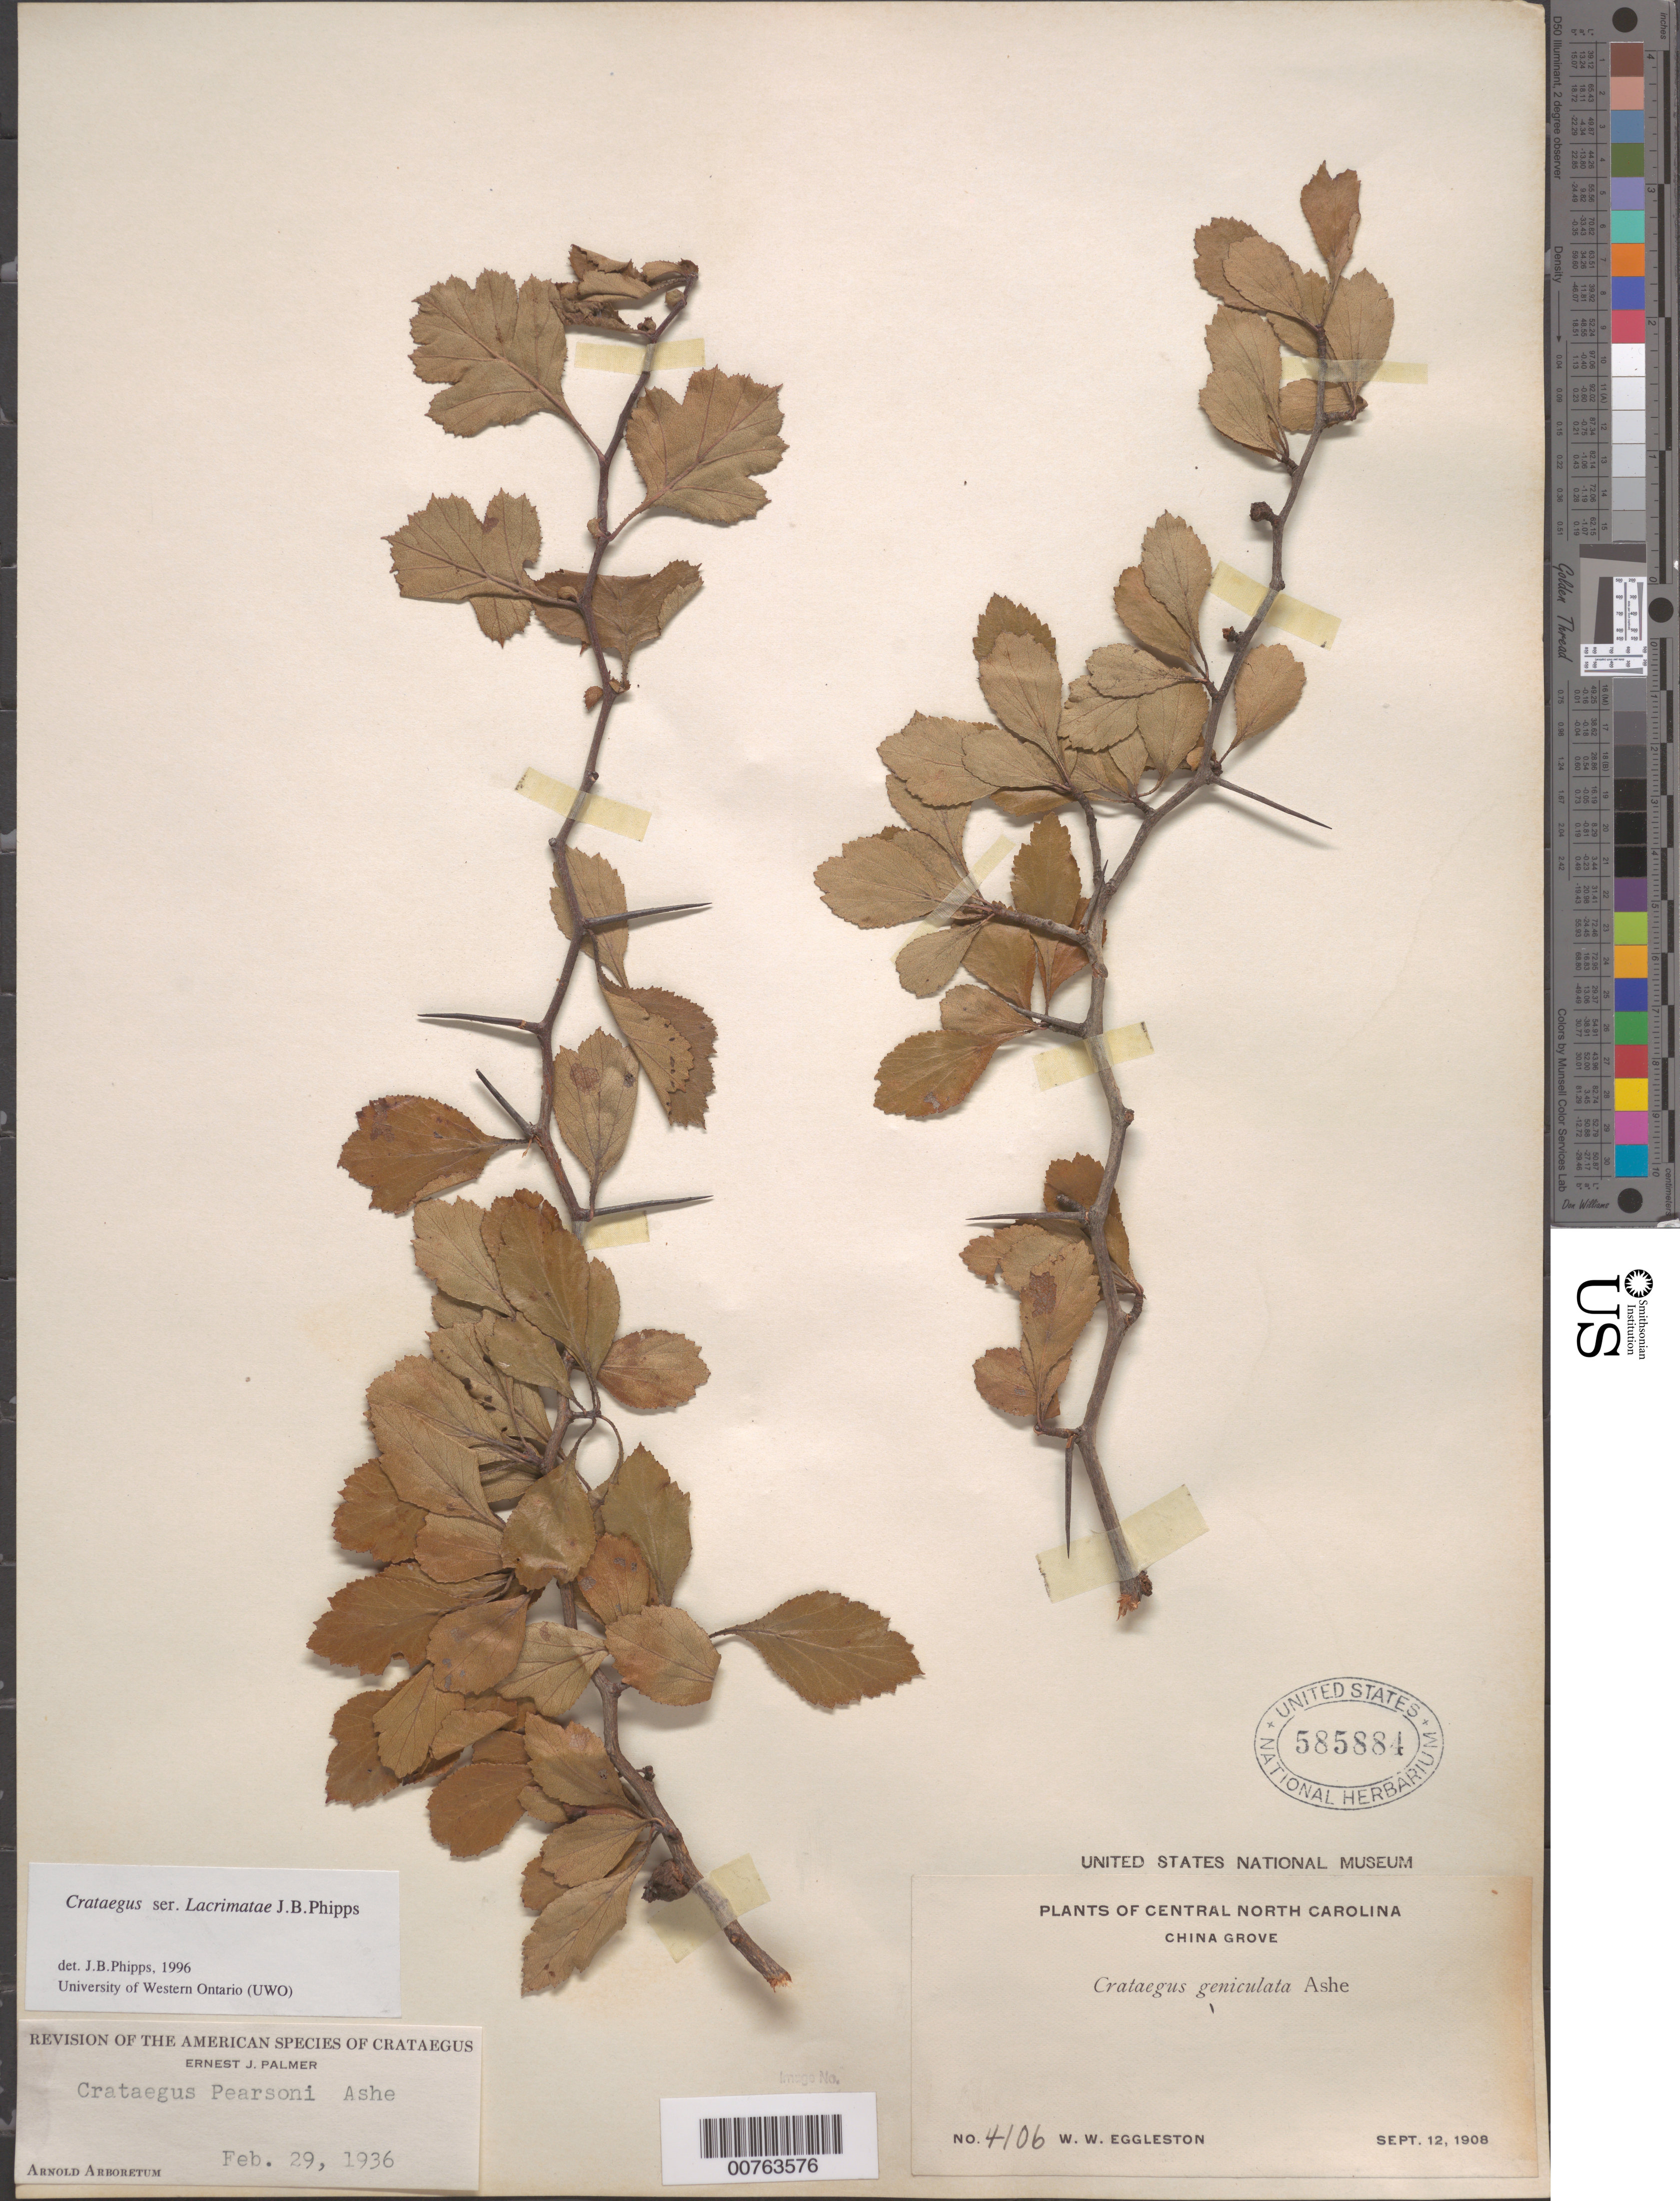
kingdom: Plantae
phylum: Tracheophyta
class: Magnoliopsida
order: Rosales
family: Rosaceae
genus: Crataegus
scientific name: Crataegus pearsonii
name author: Ashe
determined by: Palmer, E. J.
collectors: W. W. Eggleston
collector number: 4106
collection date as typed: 12 Sep 1908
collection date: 1908-09-12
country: United States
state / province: North Carolina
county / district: Rowan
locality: China Grove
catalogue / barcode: US 585884